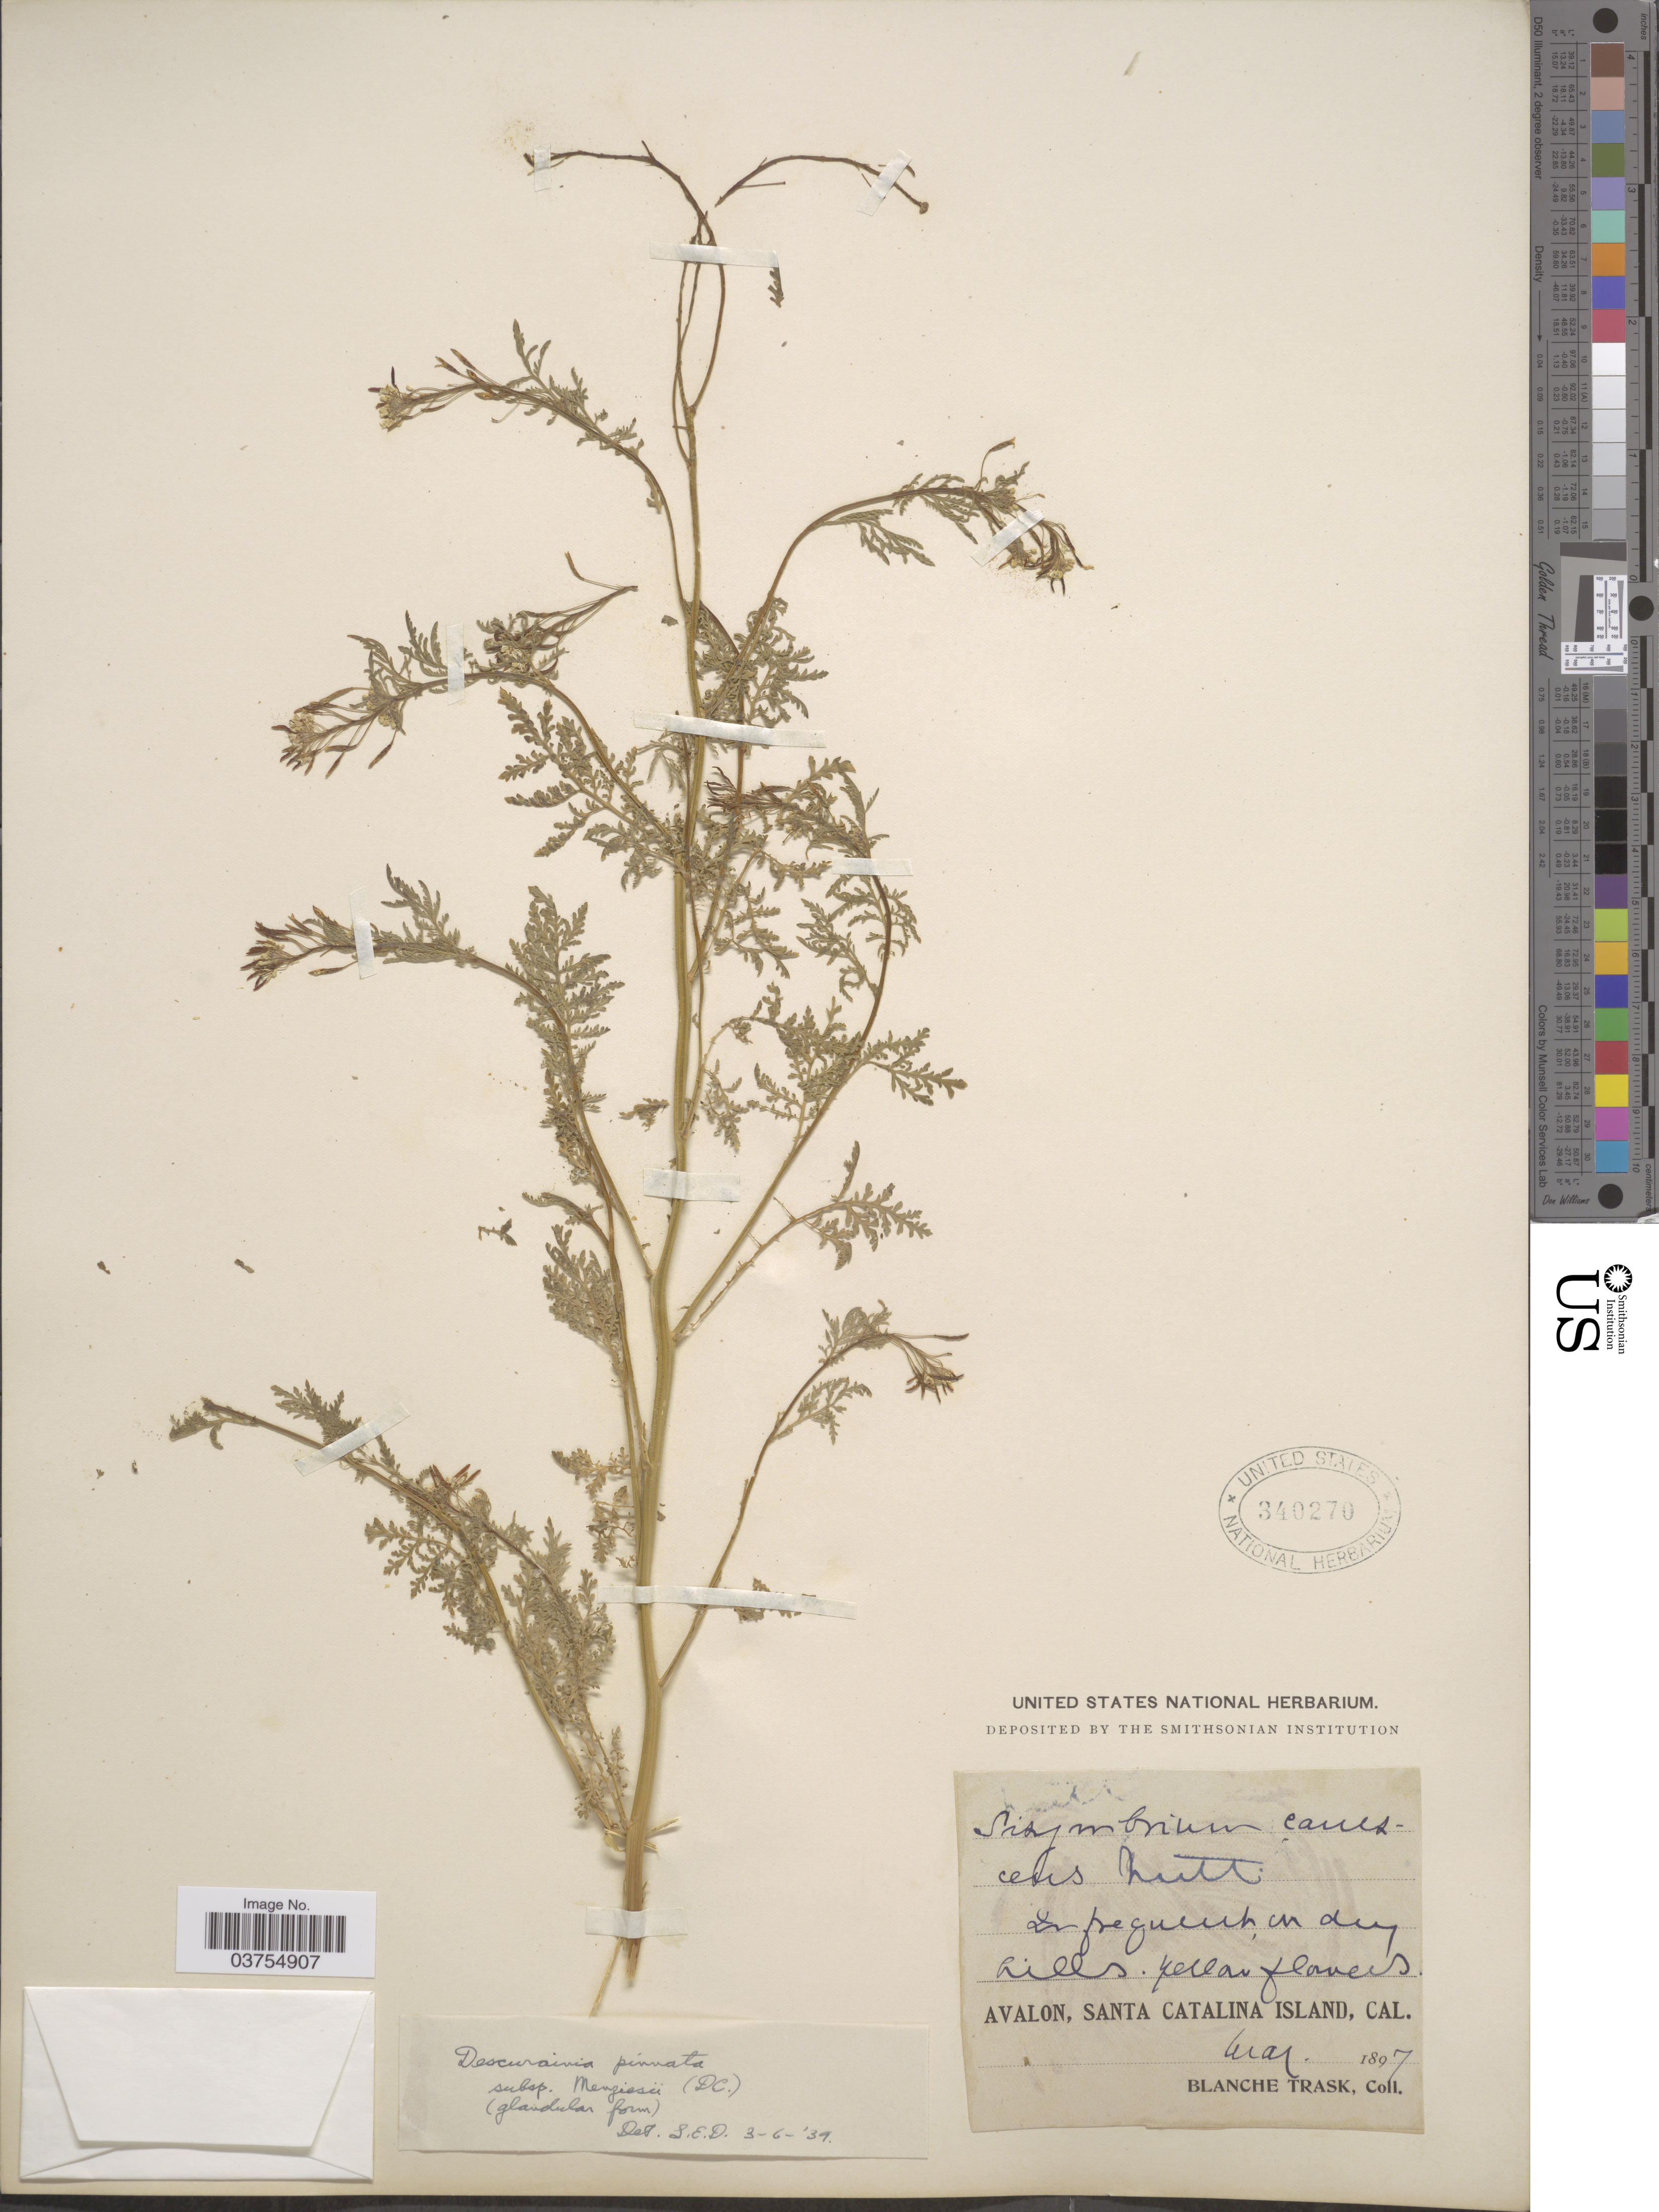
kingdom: Plantae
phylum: Tracheophyta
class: Magnoliopsida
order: Brassicales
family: Brassicaceae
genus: Descurainia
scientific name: Descurainia pinnata subsp. menziesii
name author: (DC.) Detling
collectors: B. Trask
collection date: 1897-05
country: United States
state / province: California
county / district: Los Angeles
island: Santa Catalina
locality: Avalon, Santa Catalina Island.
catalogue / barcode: US 340270